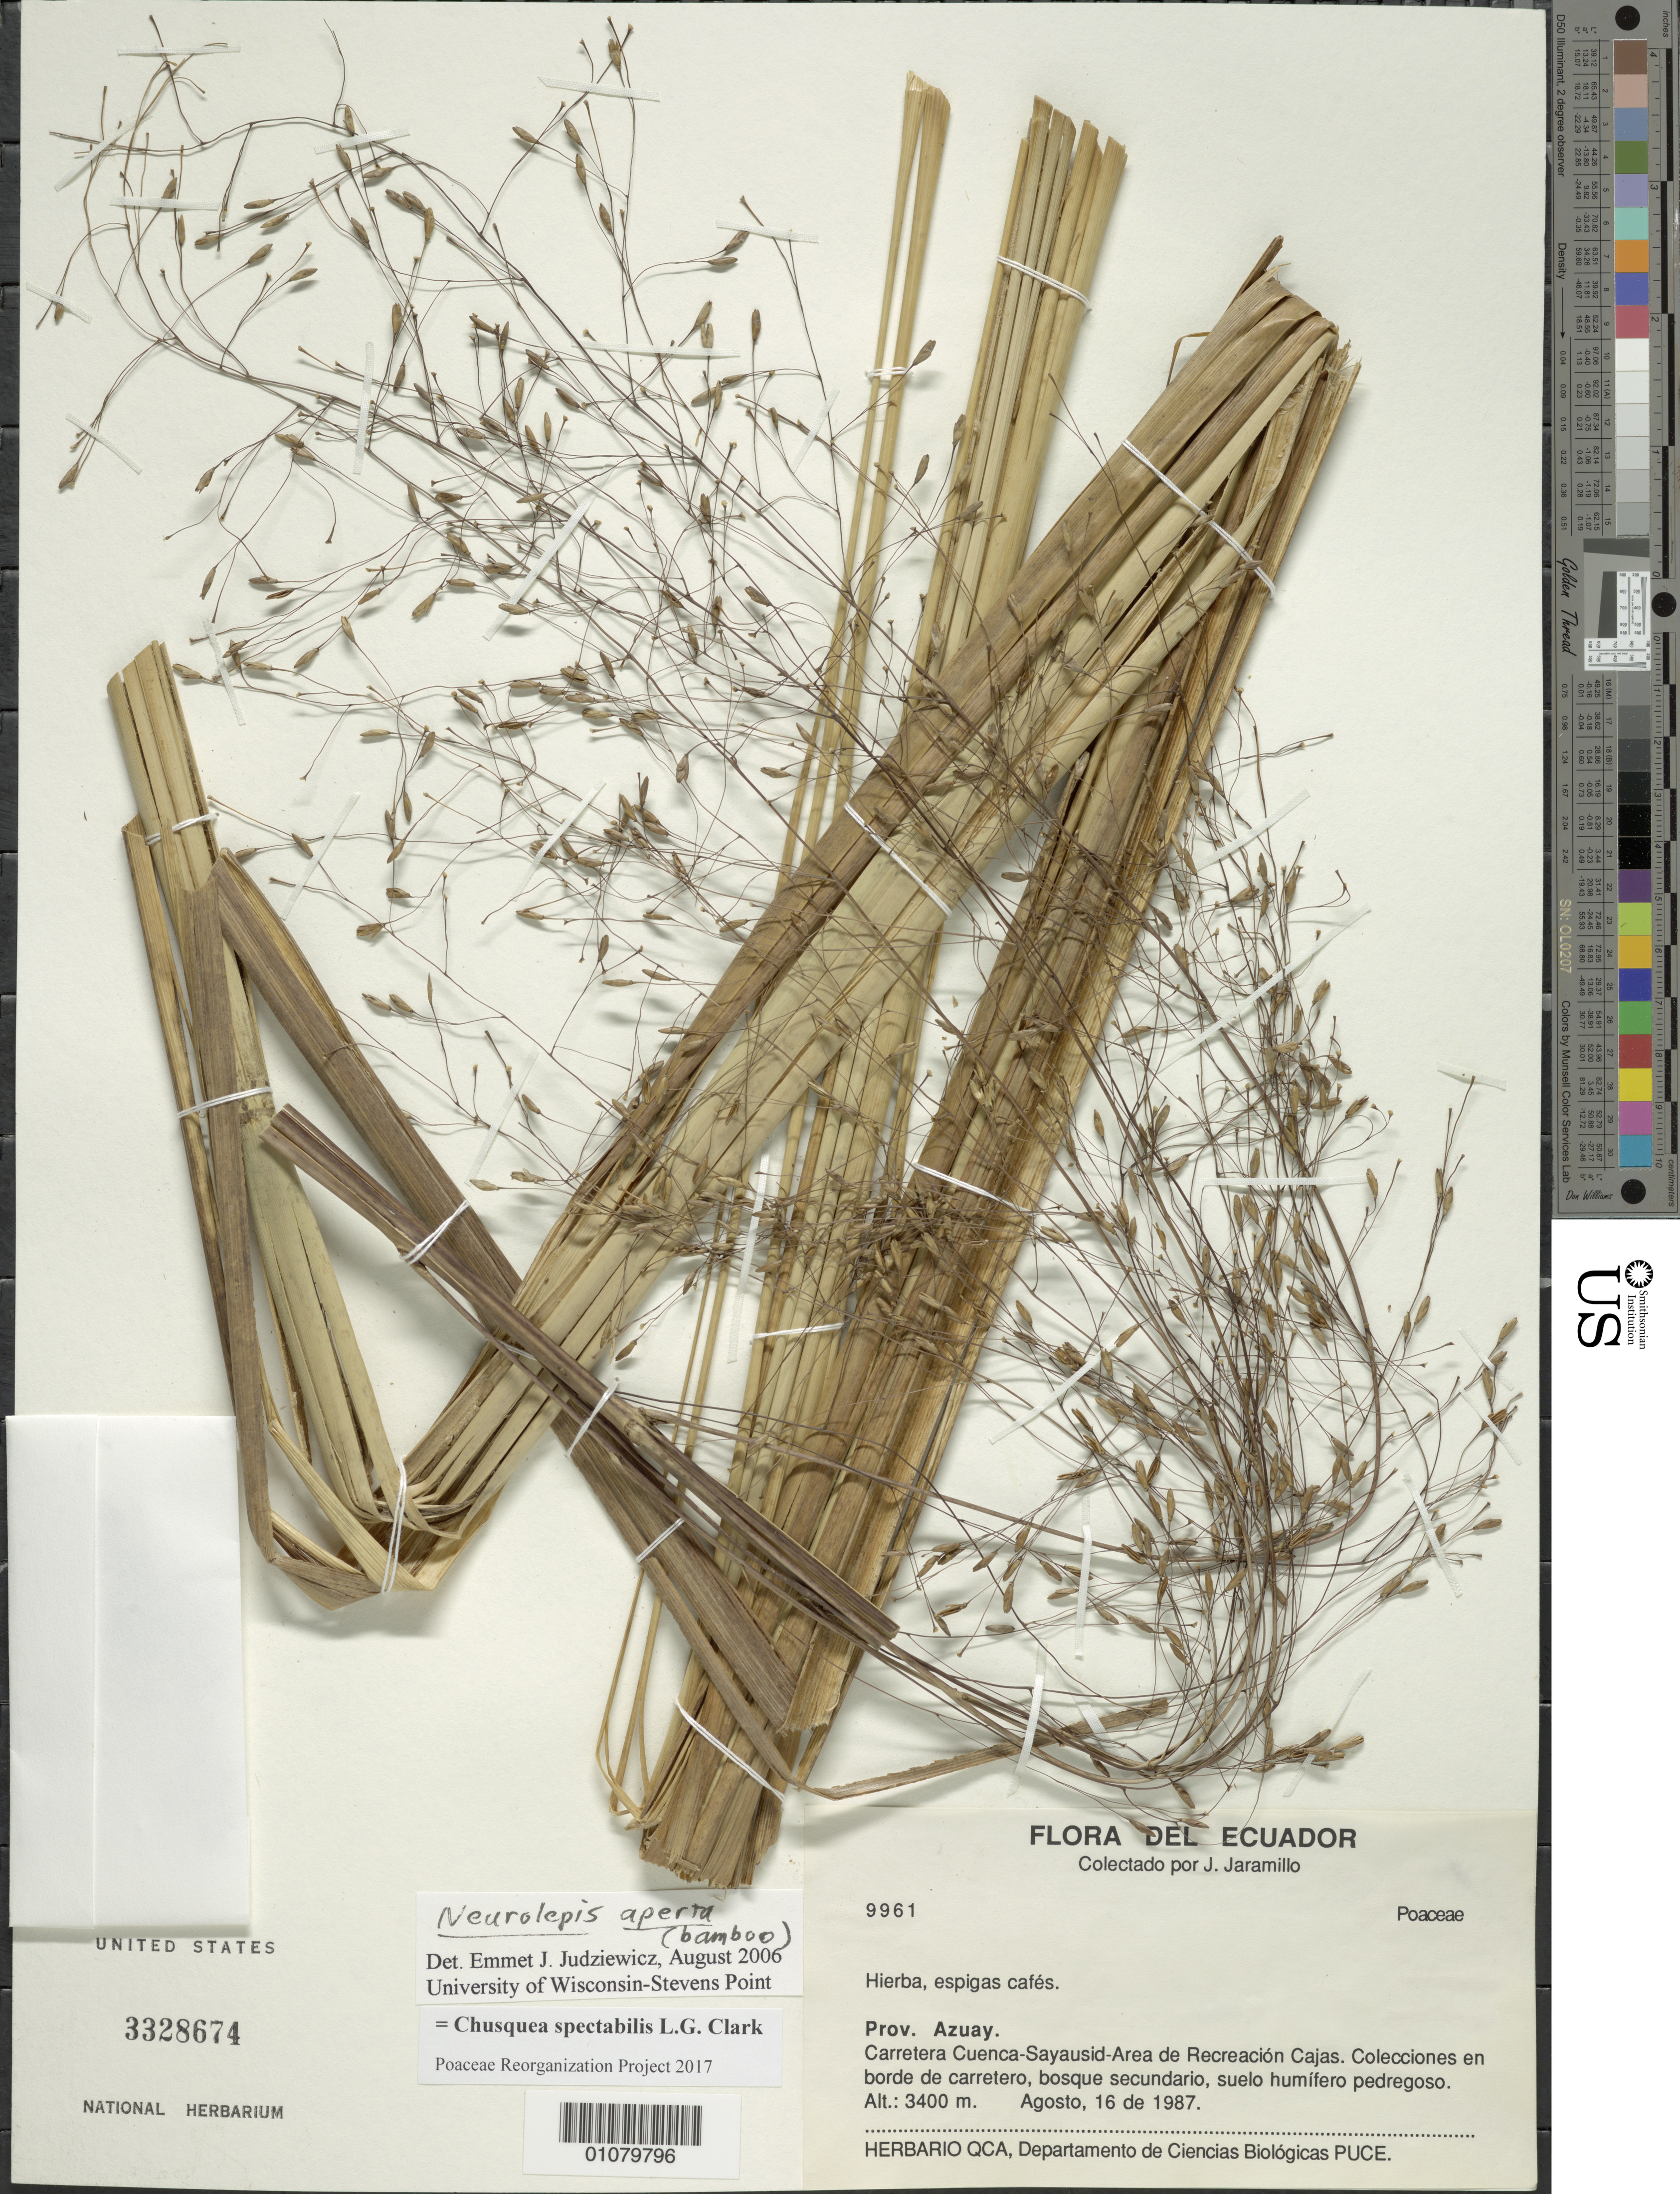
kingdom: Plantae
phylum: Tracheophyta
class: Liliopsida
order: Poales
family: Poaceae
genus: Chusquea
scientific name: Chusquea spectabilis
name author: L.G. Clark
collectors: J. L. Jaramillo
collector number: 9961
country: Ecuador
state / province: Azuay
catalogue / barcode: US 3328674